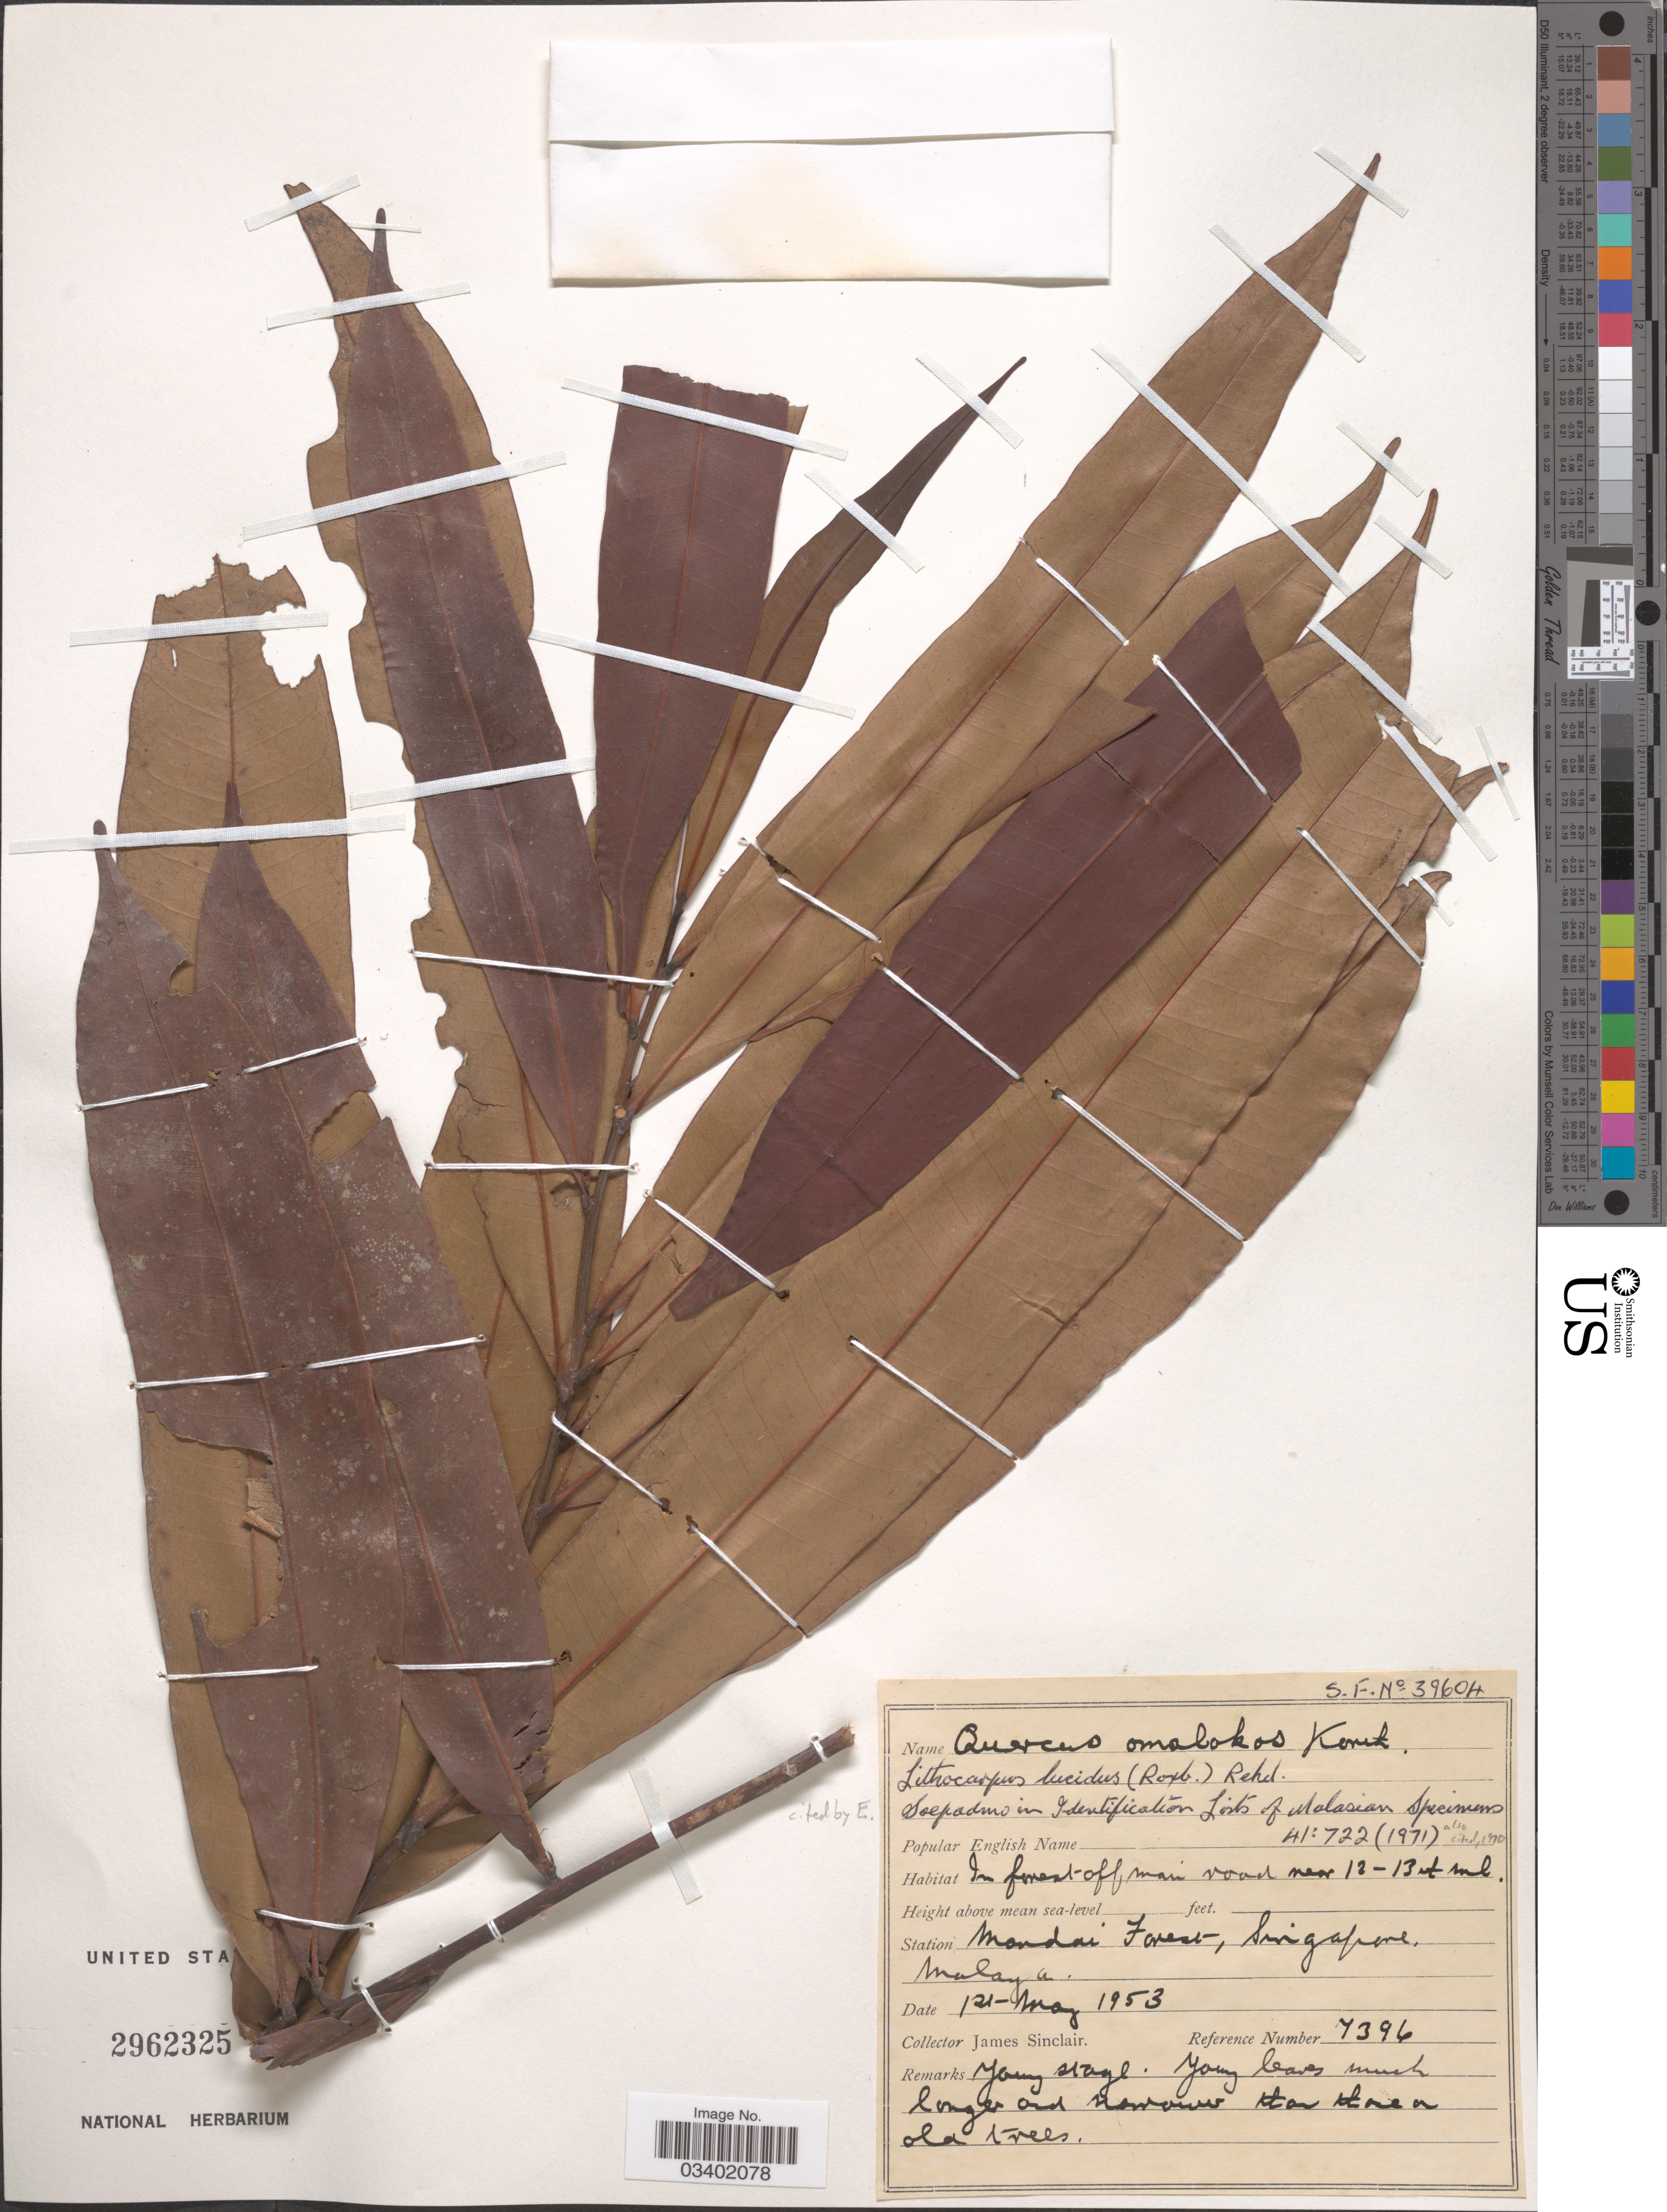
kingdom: Plantae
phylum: Tracheophyta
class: Magnoliopsida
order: Fagales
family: Fagaceae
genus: Lithocarpus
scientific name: Lithocarpus lucidus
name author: (Roxb.) Rehder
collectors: J. Sinclair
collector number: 7396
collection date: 1953-05-01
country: Singapore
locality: Station Mandai Forest.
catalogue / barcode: US 2962325